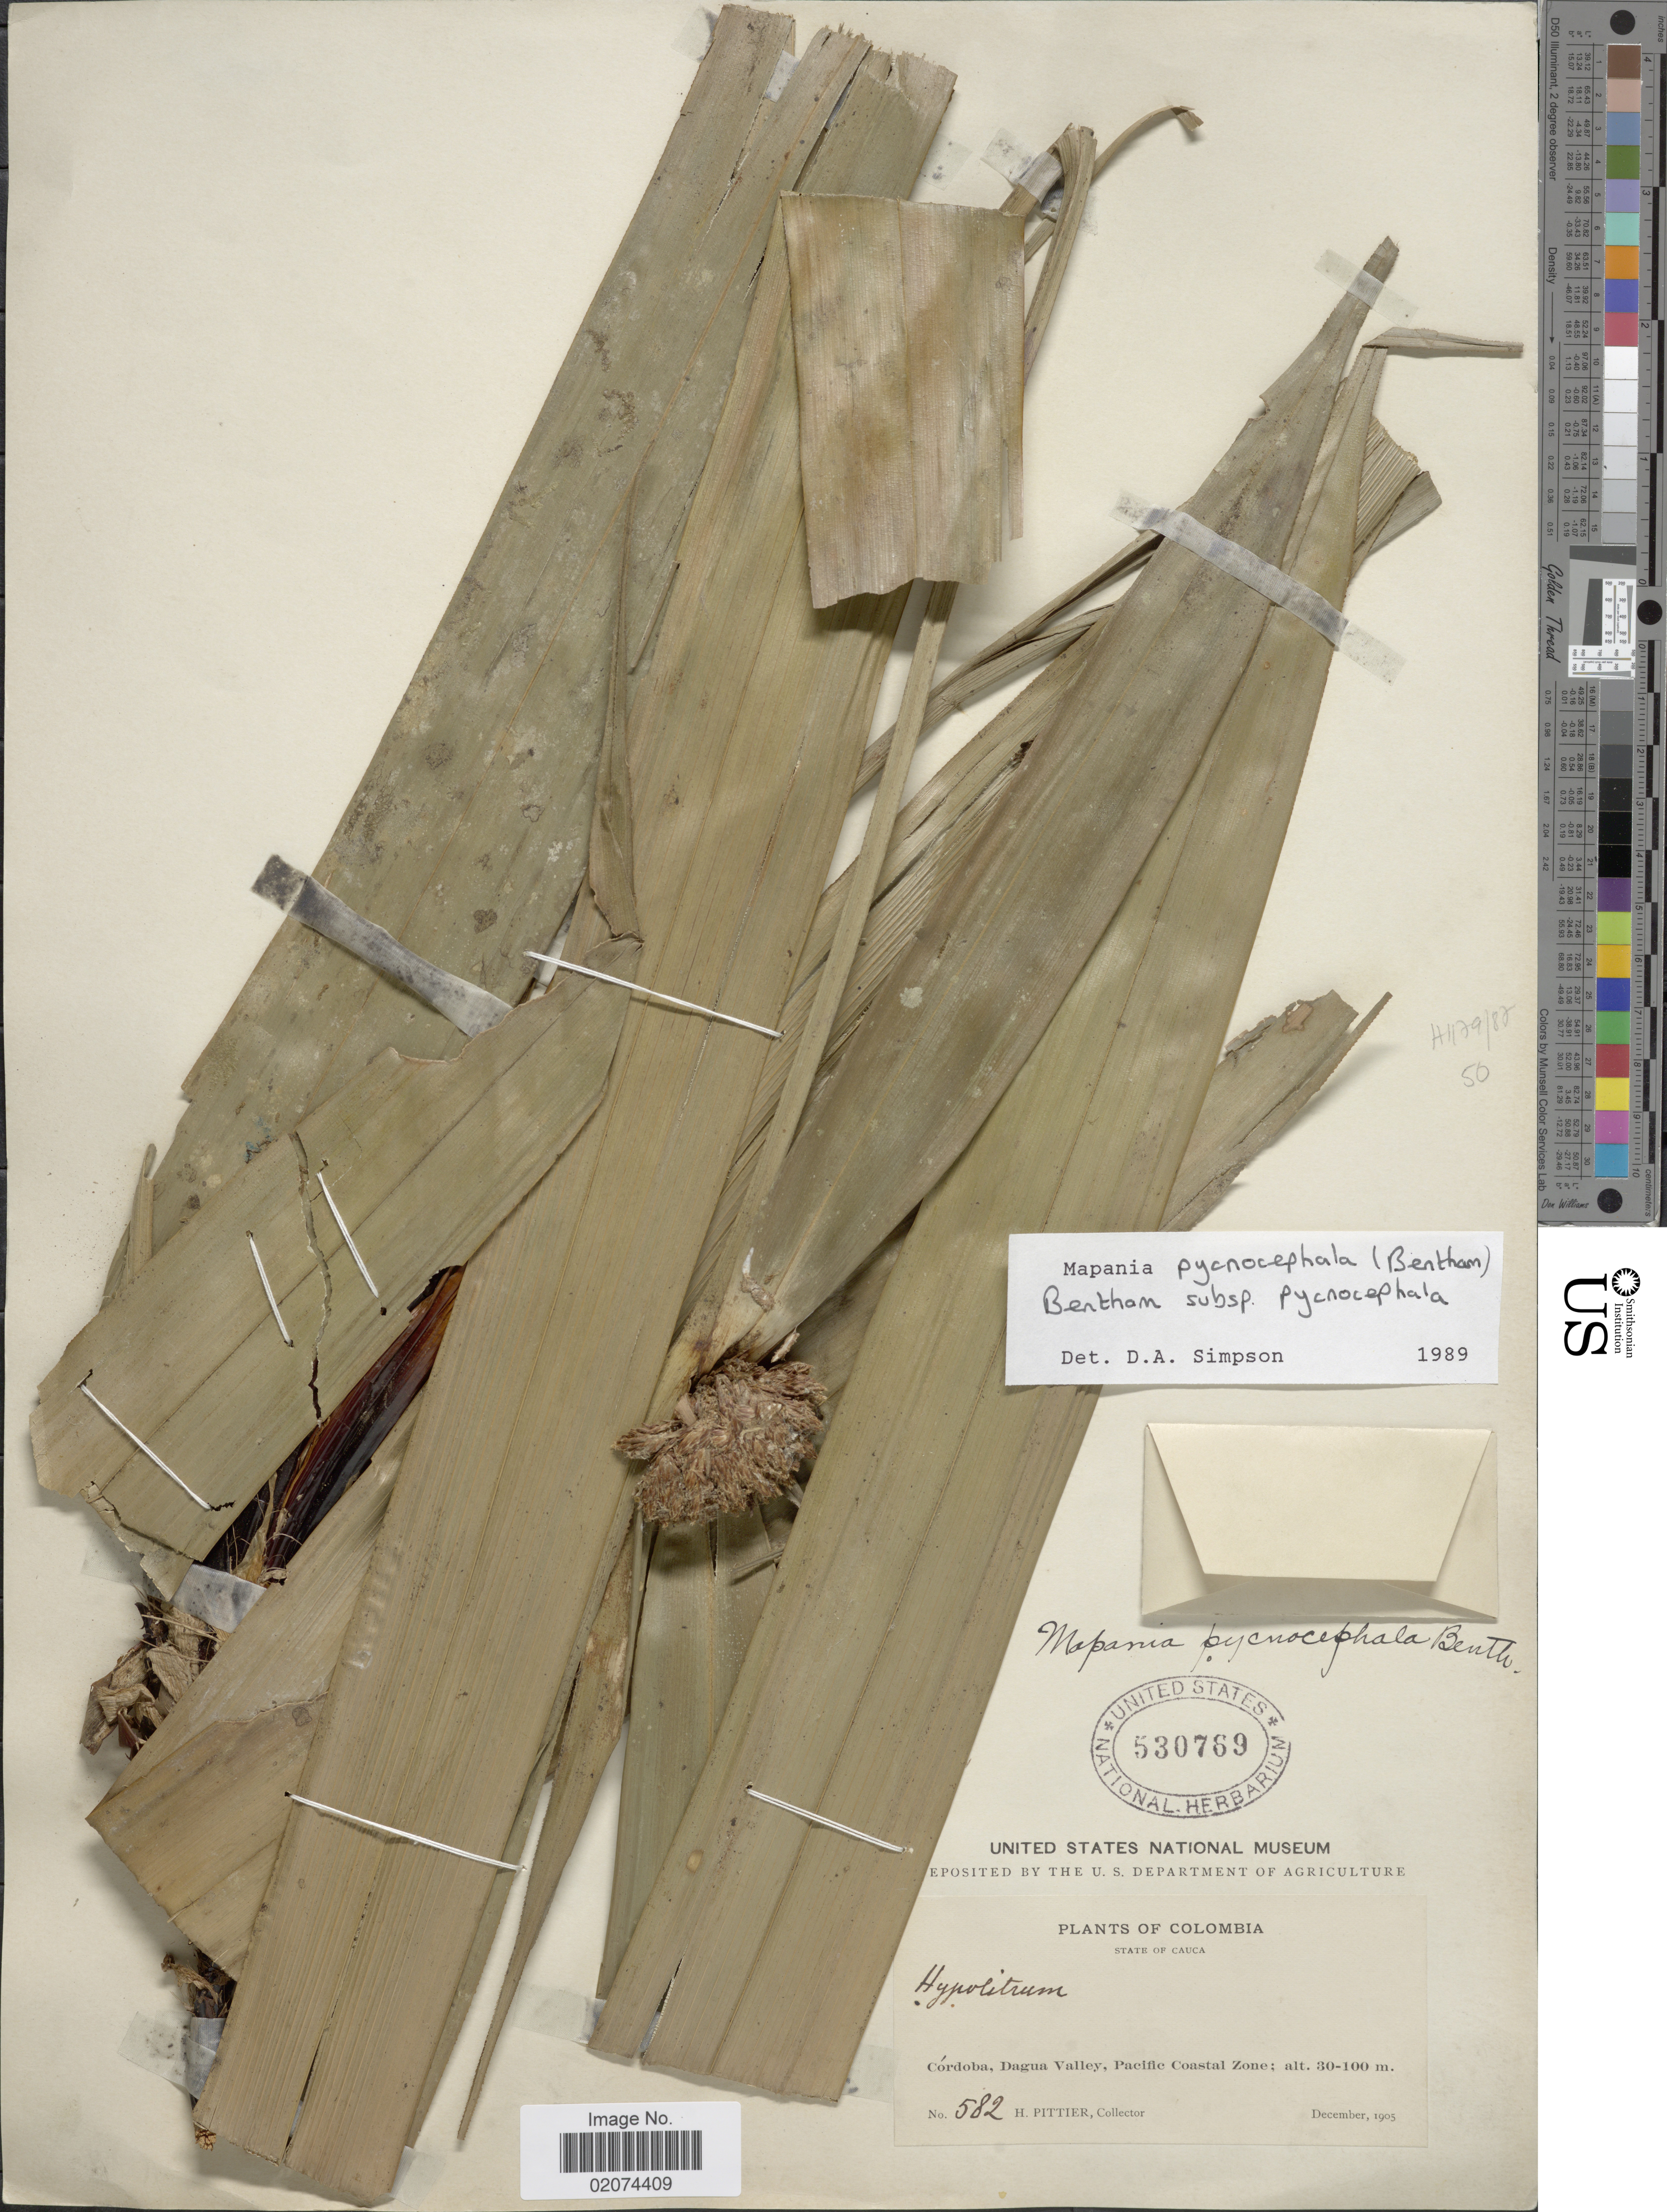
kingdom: Plantae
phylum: Tracheophyta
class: Liliopsida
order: Poales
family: Cyperaceae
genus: Mapania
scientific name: Mapania pycnocephala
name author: (Benth.) Benth.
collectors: H. F. Pittier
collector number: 582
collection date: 1905-12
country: Colombia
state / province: Córdoba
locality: Cordoba, Dagua Valley, Pacific Coastal Zone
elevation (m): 30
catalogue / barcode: US 530769